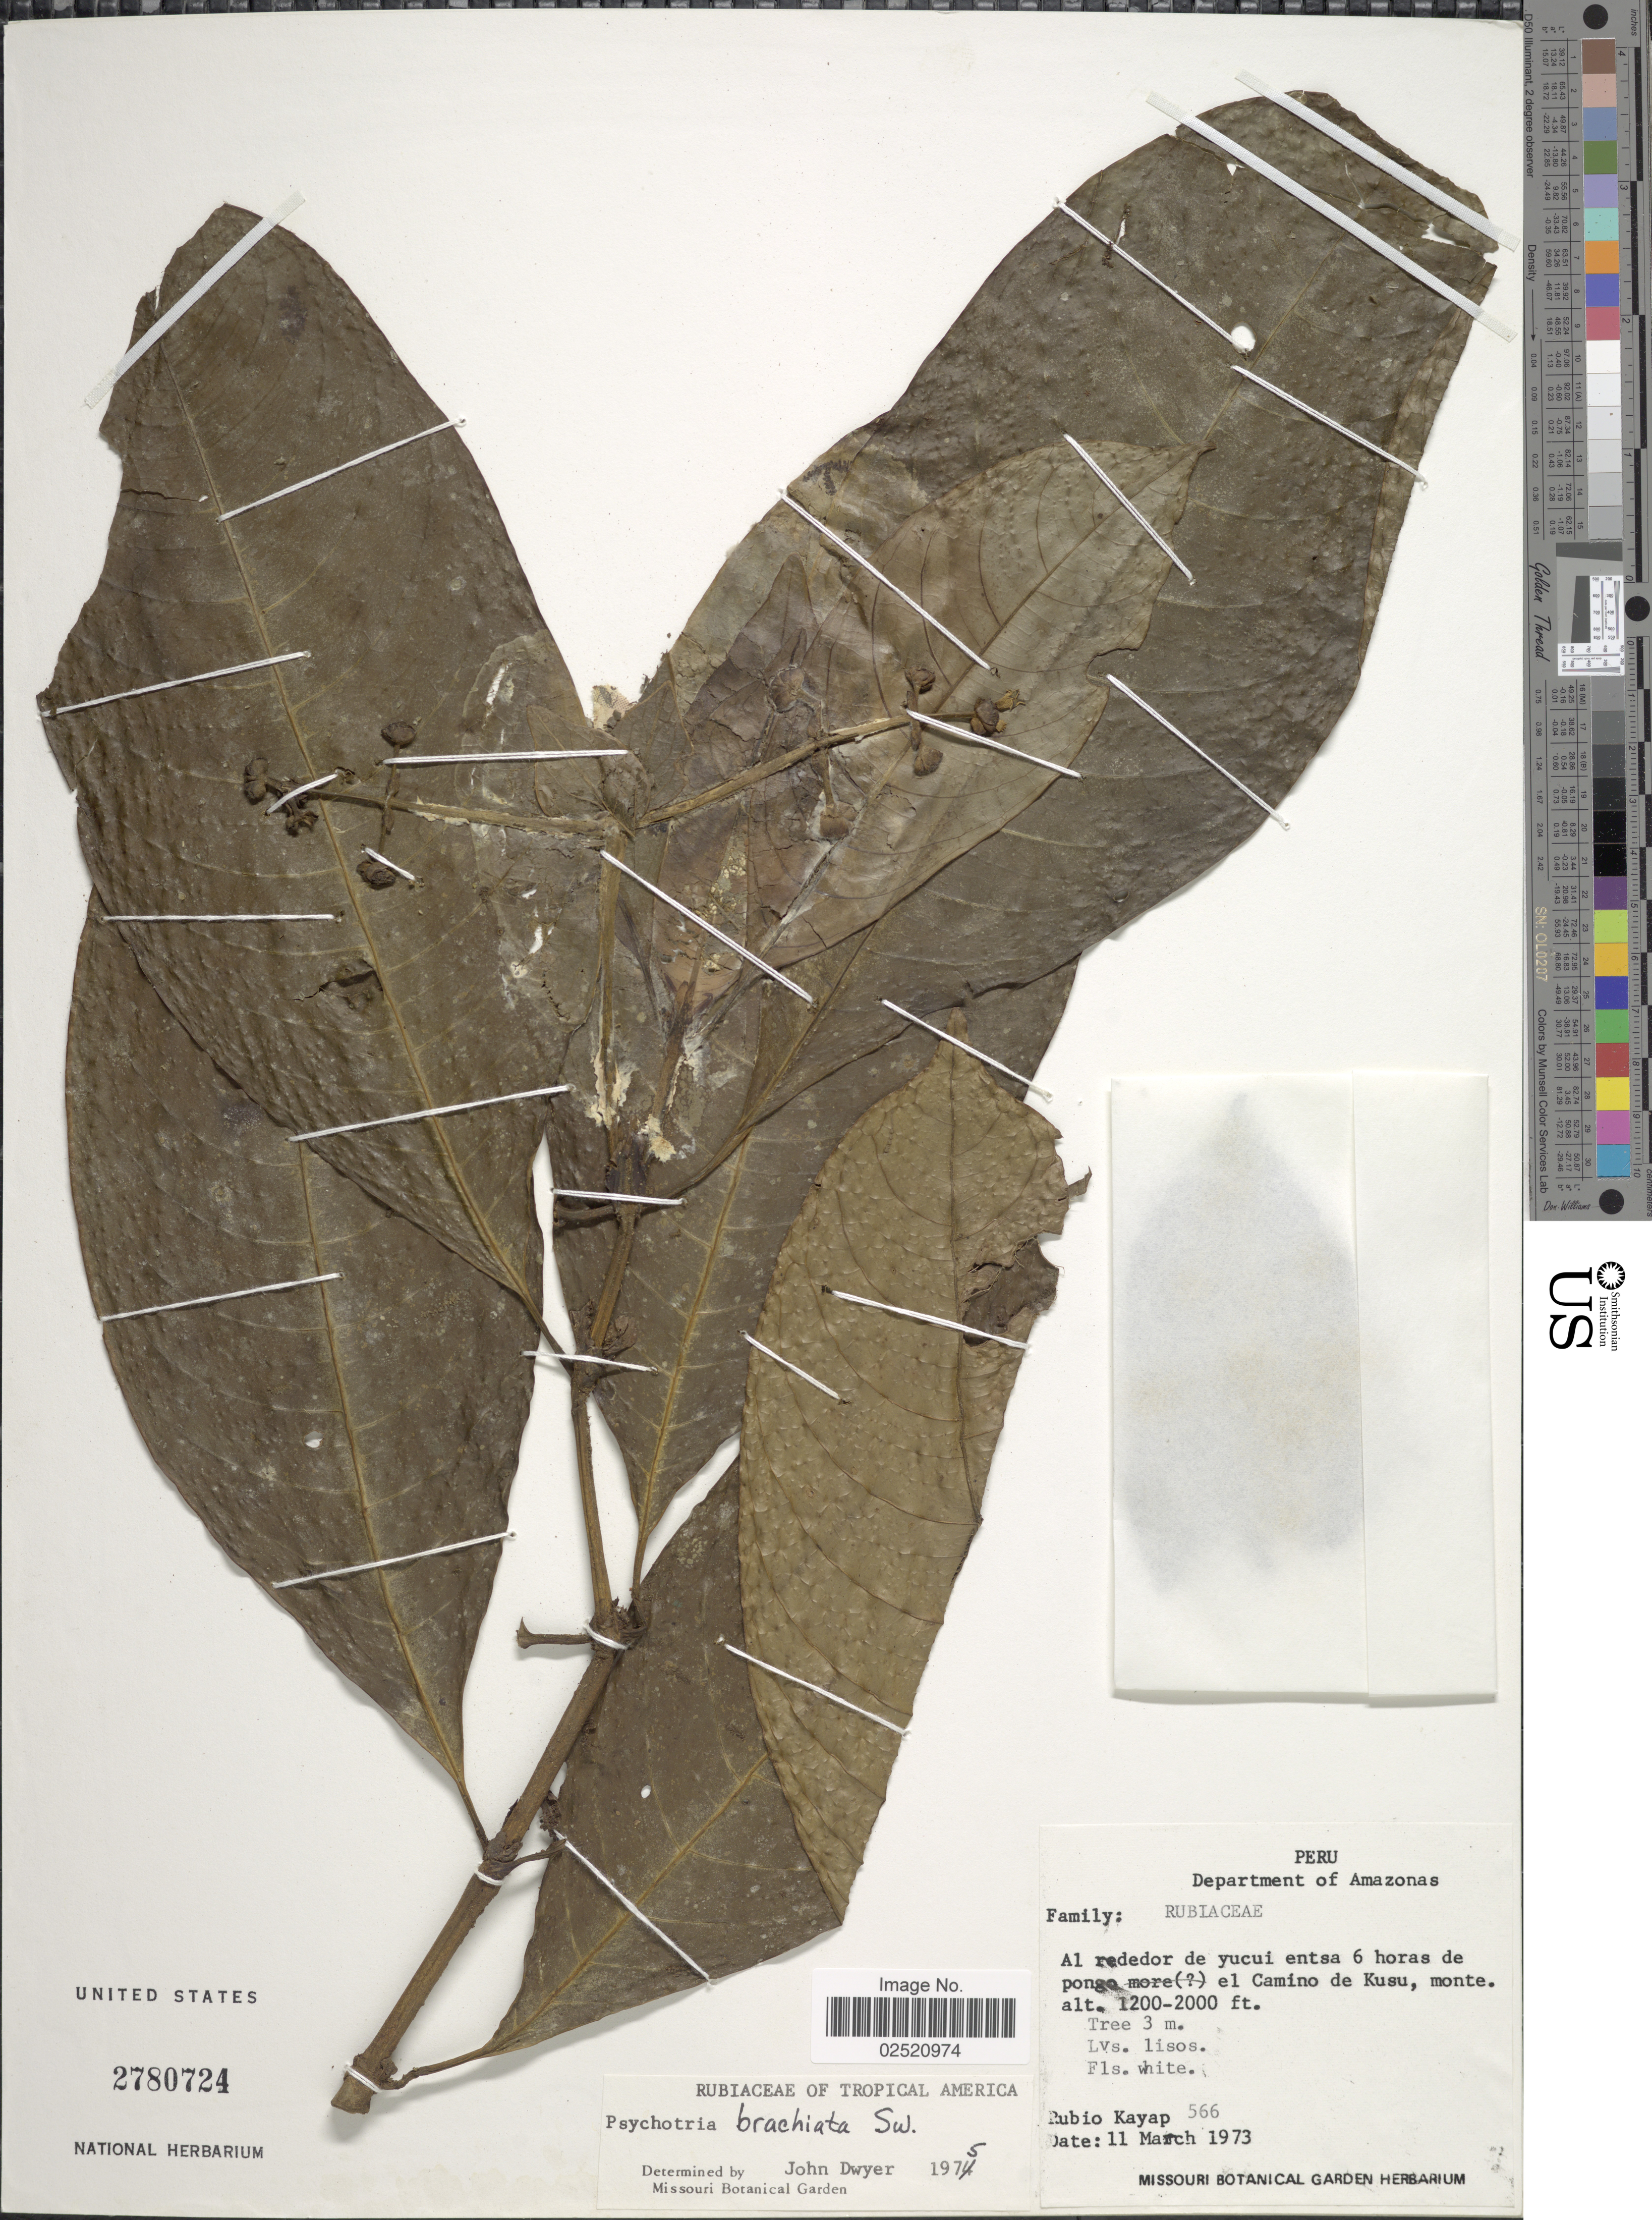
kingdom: Plantae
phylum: Tracheophyta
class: Magnoliopsida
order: Gentianales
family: Rubiaceae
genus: Psychotria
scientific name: Psychotria caerulea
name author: Ruiz & Pav.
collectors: R. Kayap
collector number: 566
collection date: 1973-03-11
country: Peru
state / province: Amazonas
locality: Al rededor de yucyu entsa 6 horas de pongo, el camino de Kusu, monte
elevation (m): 366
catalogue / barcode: US 2780724